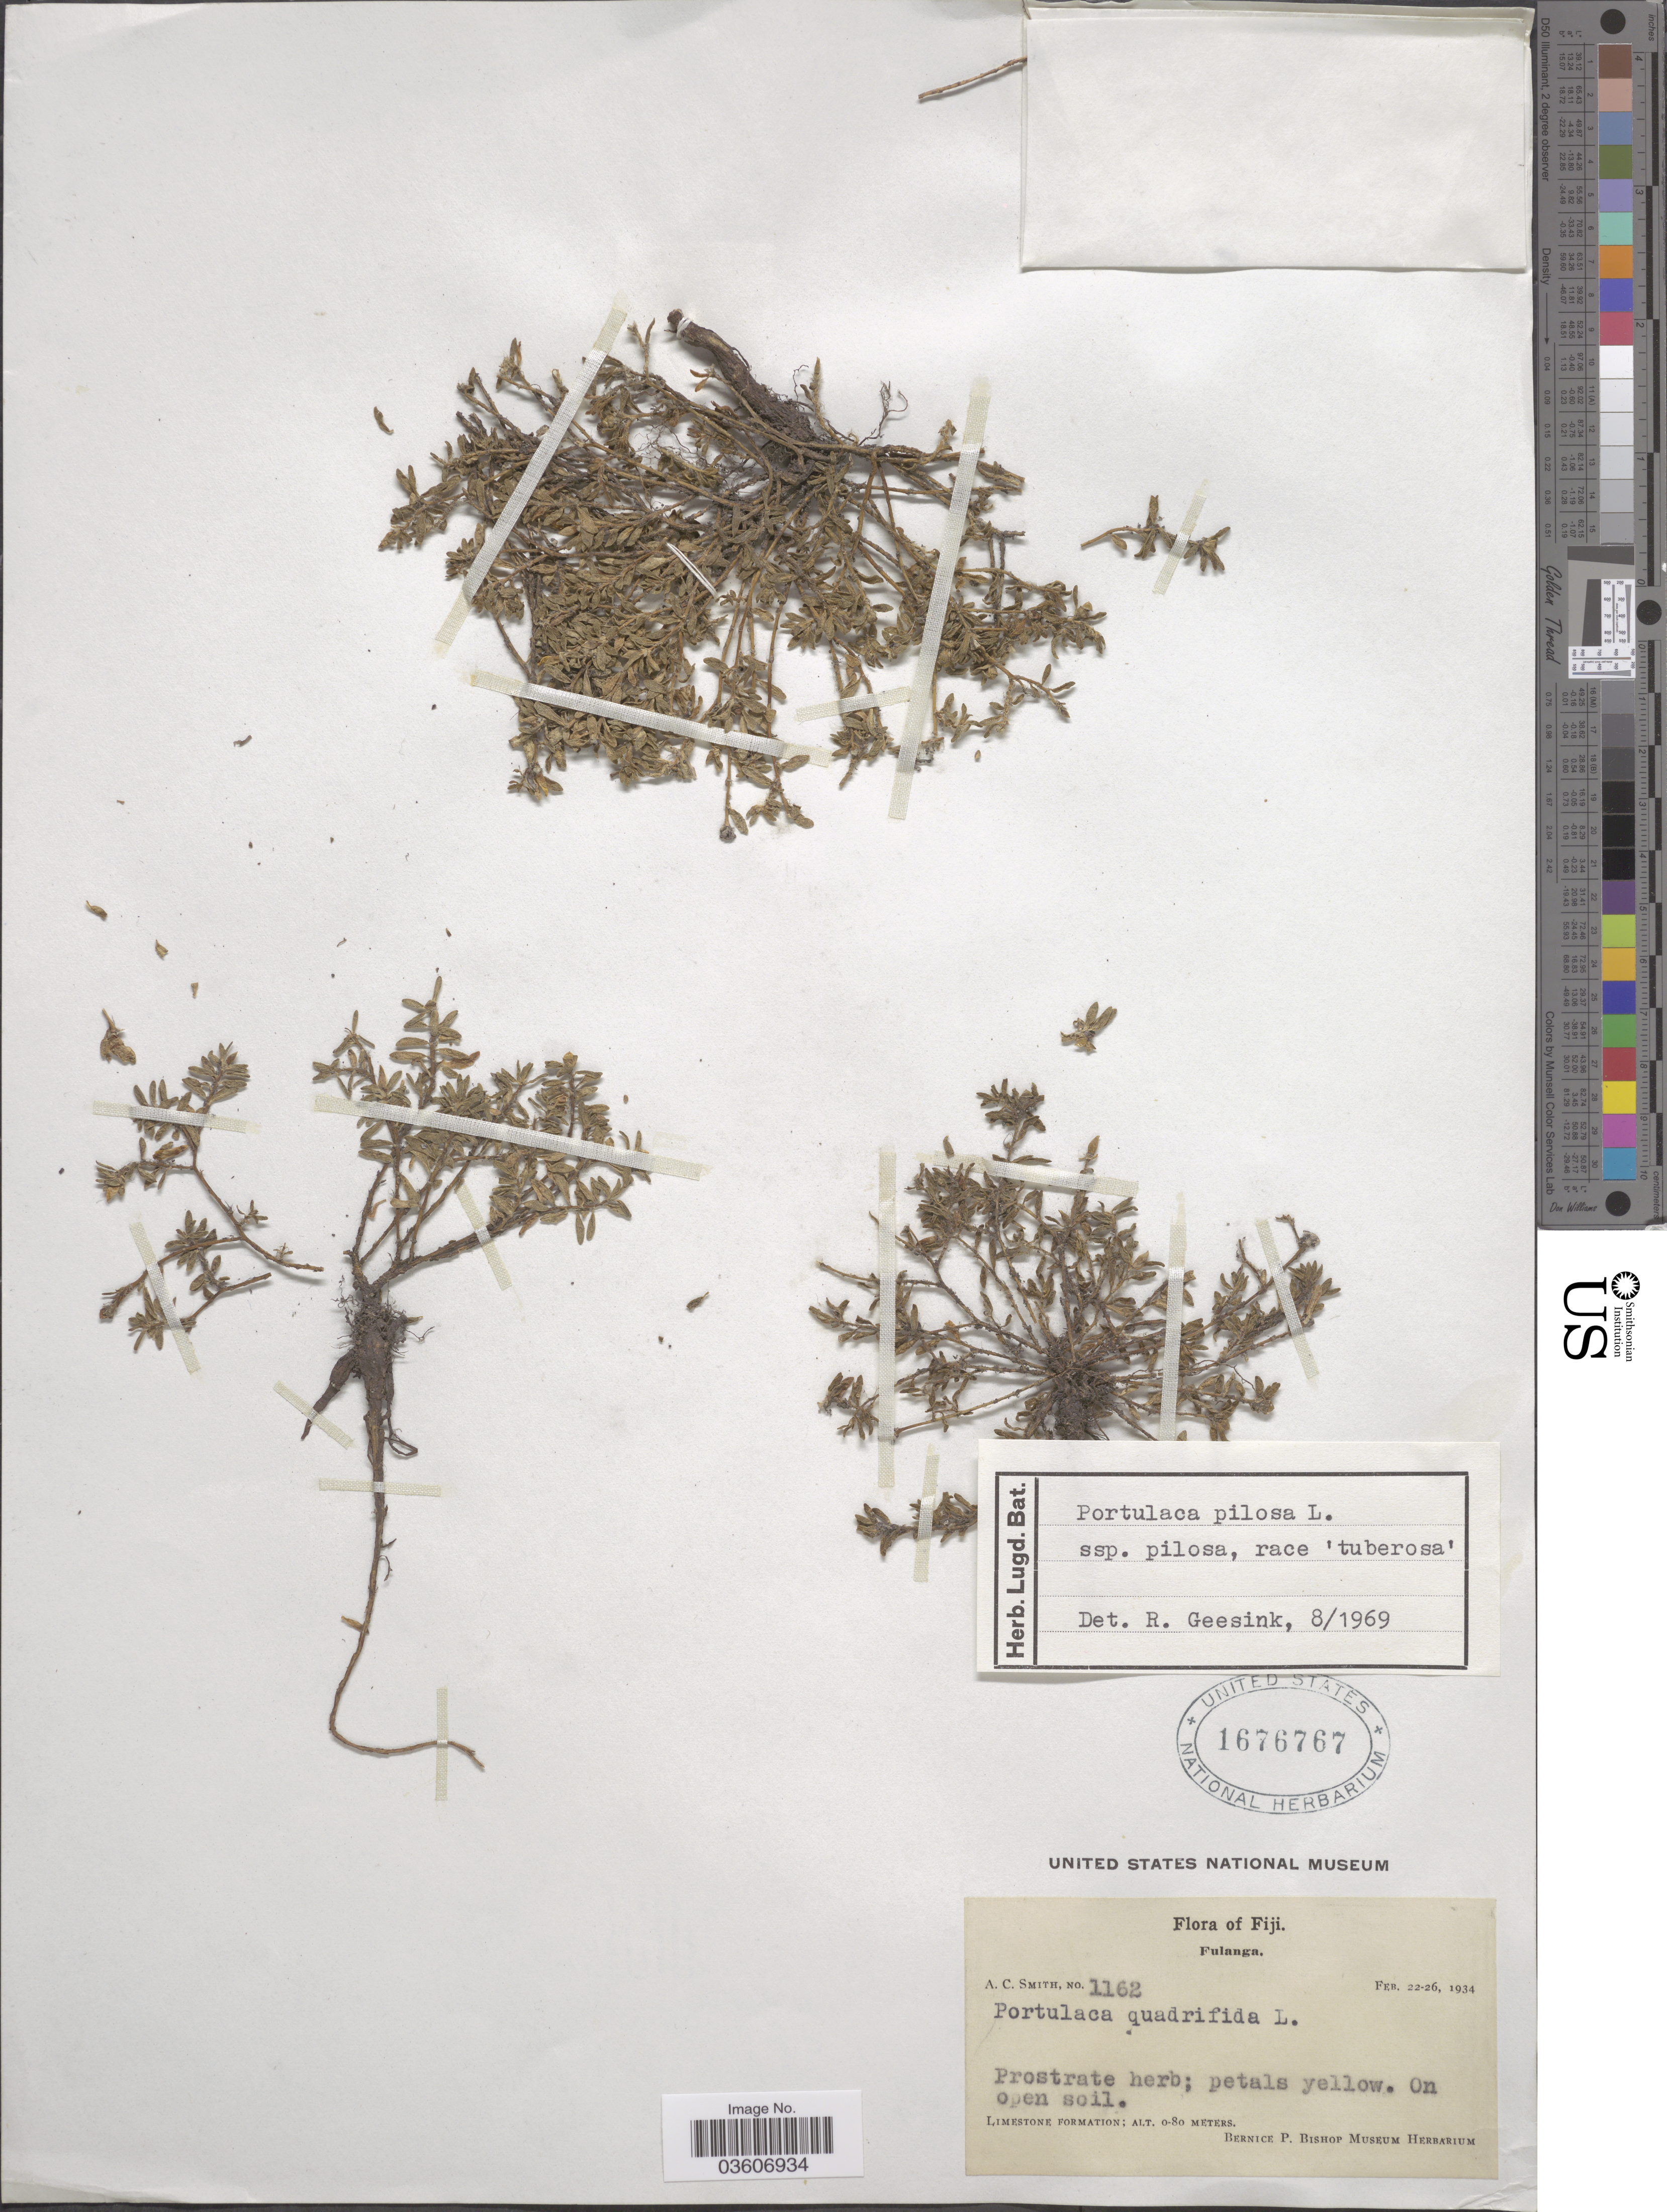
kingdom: Plantae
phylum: Tracheophyta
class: Magnoliopsida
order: Caryophyllales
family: Portulacaceae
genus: Portulaca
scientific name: Portulaca australis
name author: Endl.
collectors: A. C. Smith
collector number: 1162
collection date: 1934-02-22/1934-02-26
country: Fiji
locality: Fulanga. Limestone Formation.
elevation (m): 0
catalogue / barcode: US 1676767